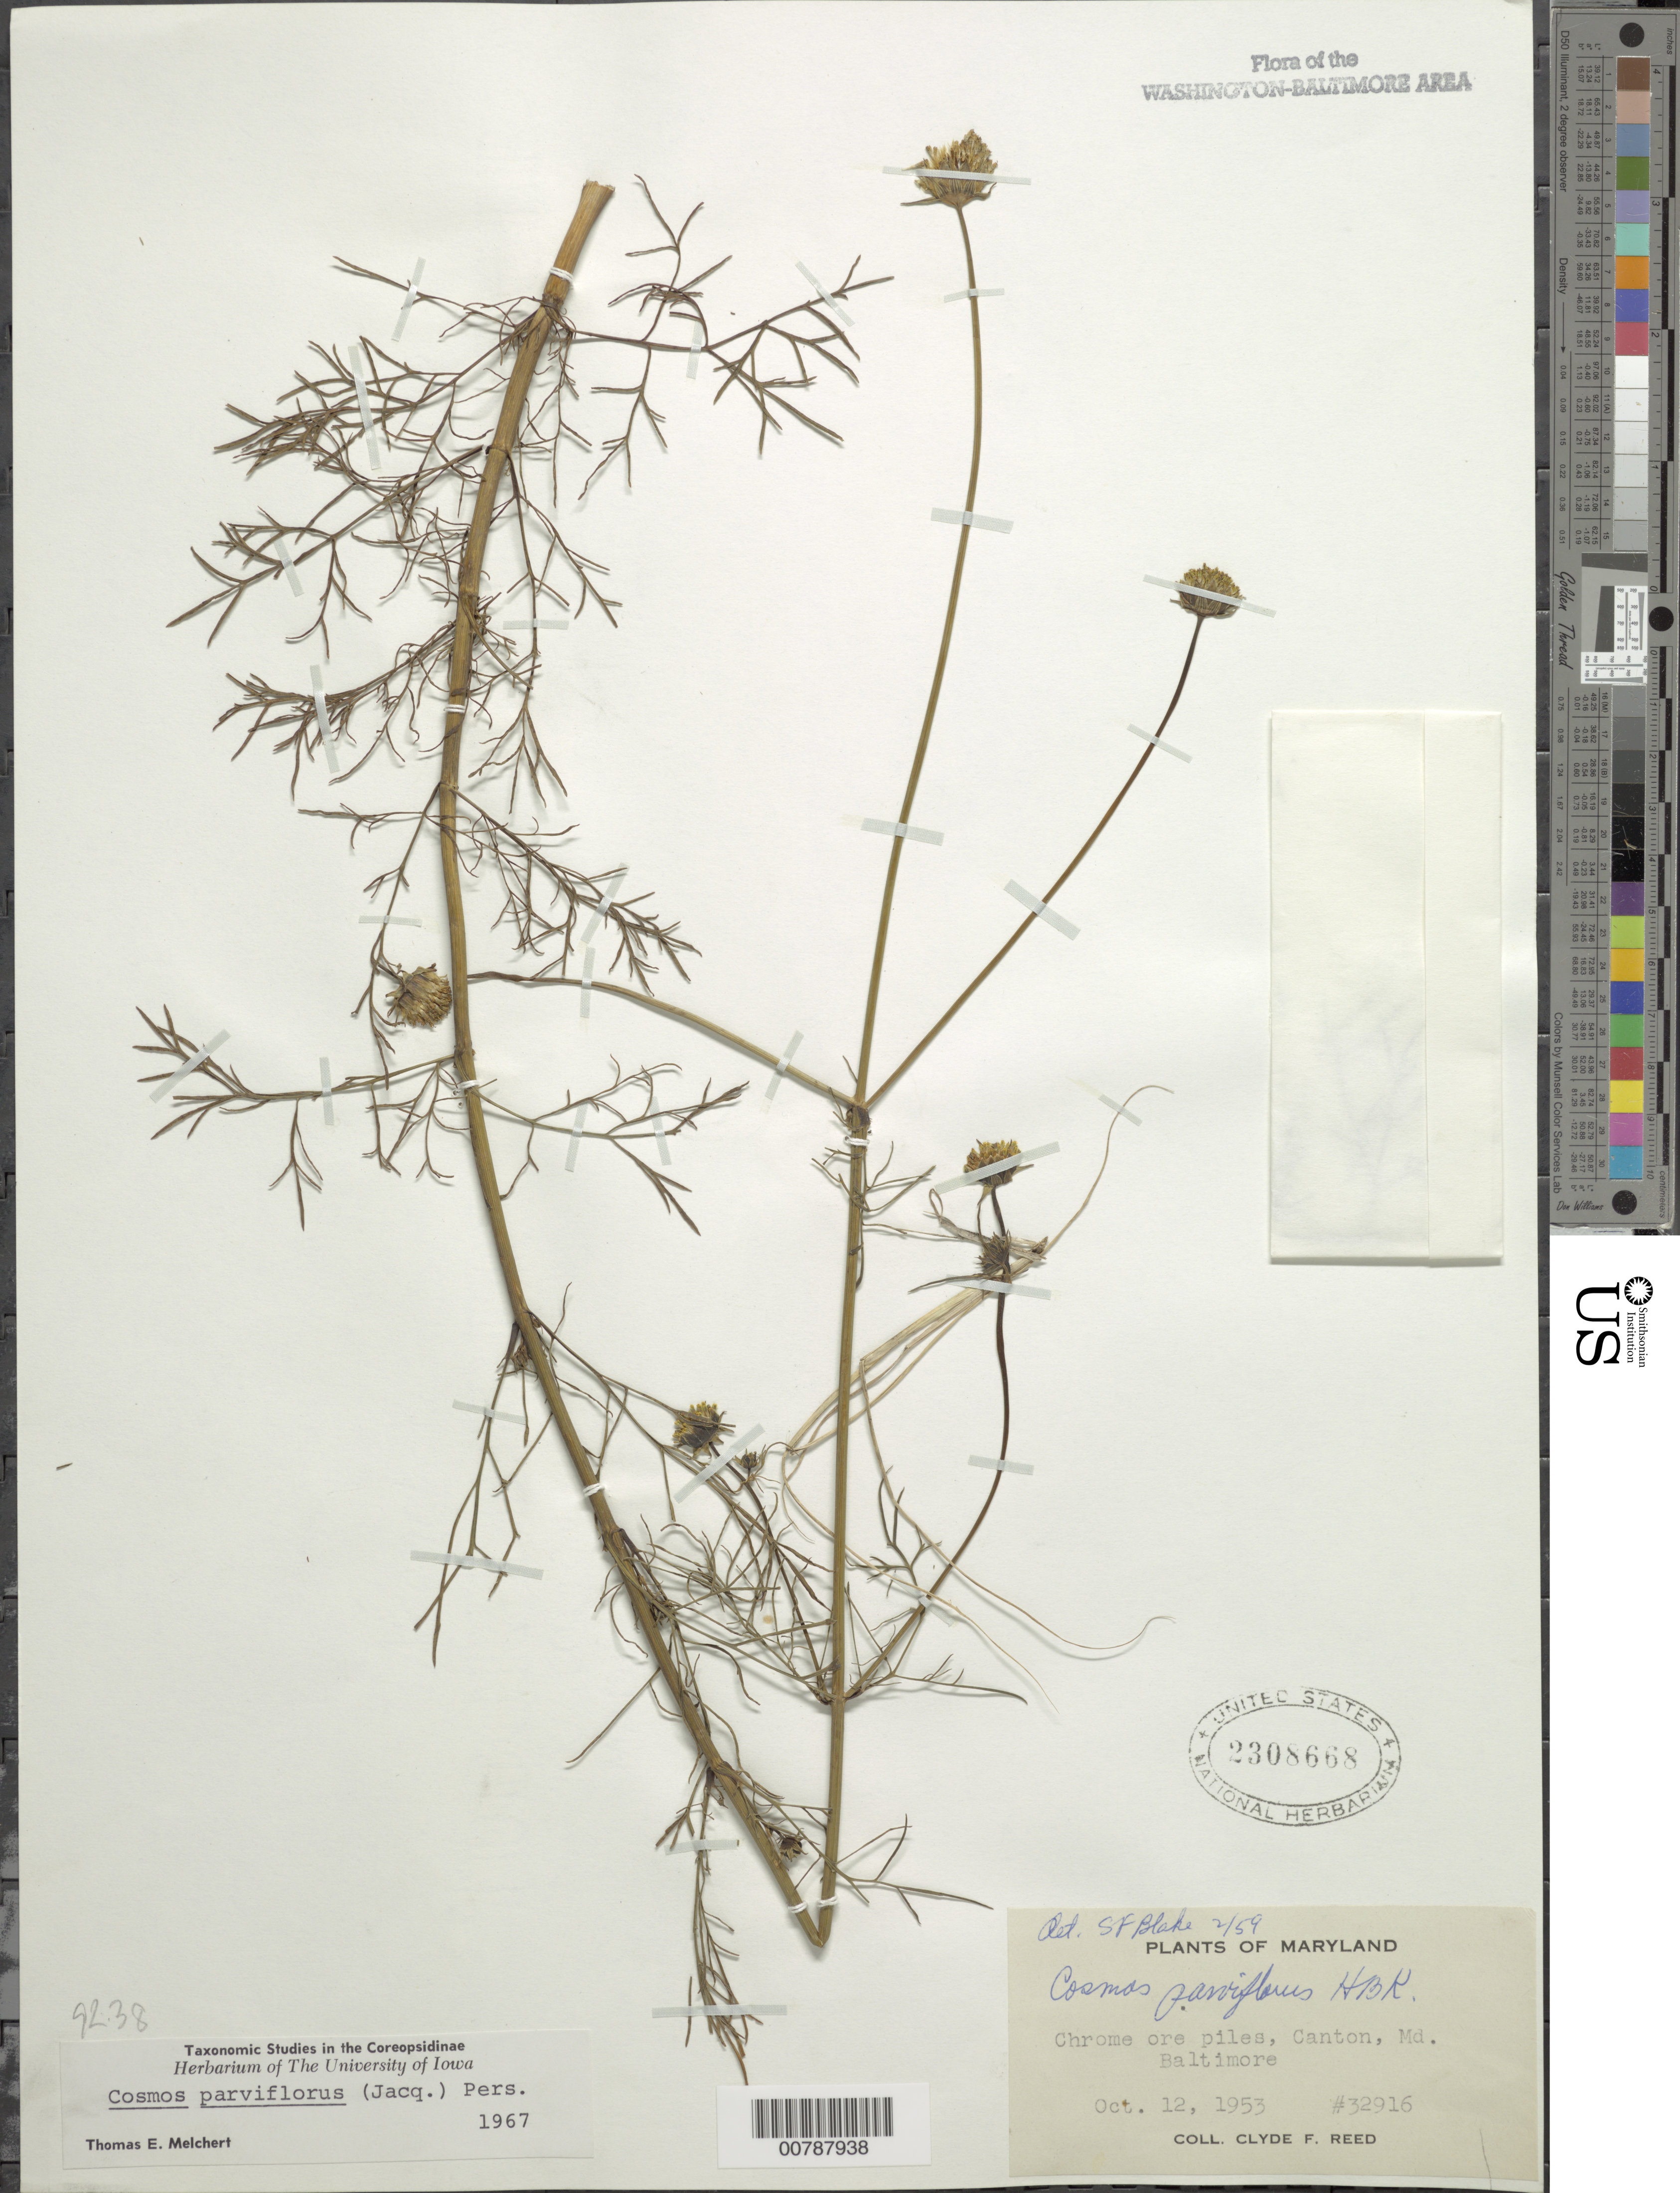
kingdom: Plantae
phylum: Tracheophyta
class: Magnoliopsida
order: Asterales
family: Asteraceae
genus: Cosmos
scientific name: Cosmos parviflorus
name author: (Jacq.) Pers.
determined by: Blake, S. F.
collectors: C. F. Reed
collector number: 32916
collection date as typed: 12 Oct 1953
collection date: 1953-10-12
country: United States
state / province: Maryland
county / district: City of Baltimore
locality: Canton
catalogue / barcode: US 2308668